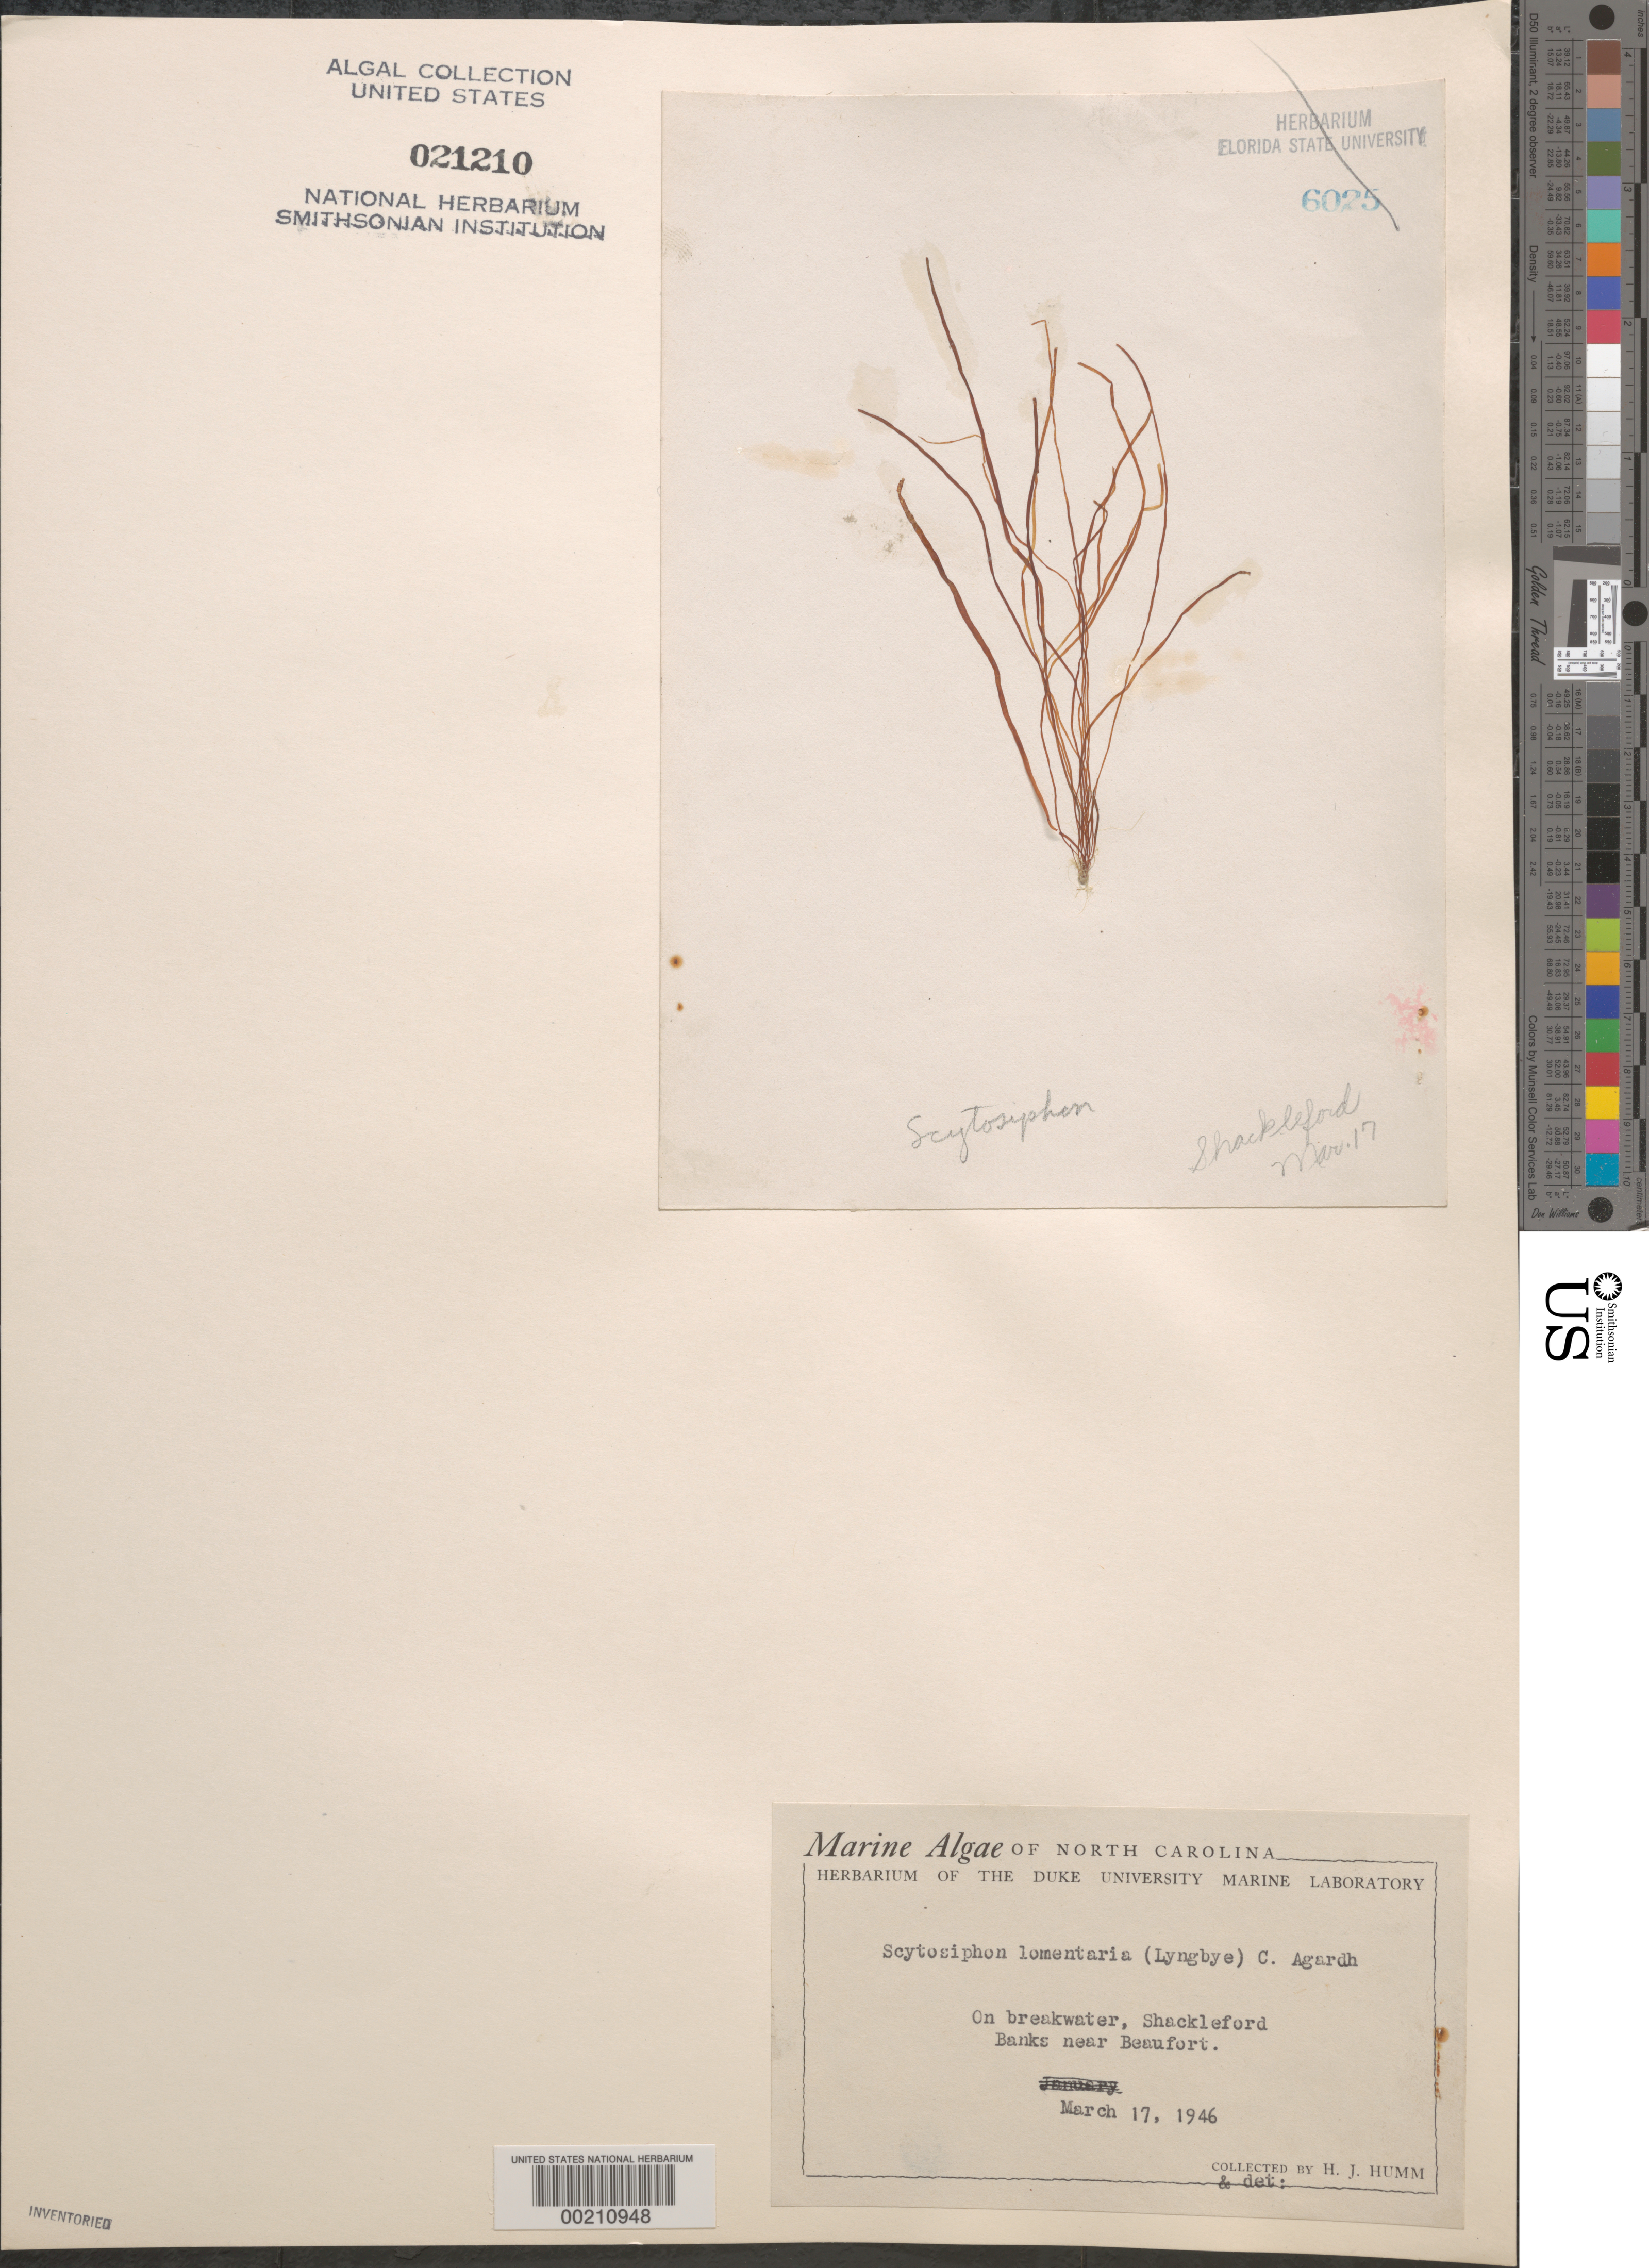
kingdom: Chromista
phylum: Ochrophyta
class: Phaeophyceae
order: Scytosiphonales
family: Scytosiphonaceae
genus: Scytosiphon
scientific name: Scytosiphon lomentaria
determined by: Humm, Harold J.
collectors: H. J. Humm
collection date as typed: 17 Mar 1946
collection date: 1946-03-17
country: United States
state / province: North Carolina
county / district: Carteret County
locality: Shackleford Banks near Beaufort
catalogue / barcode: US 21210